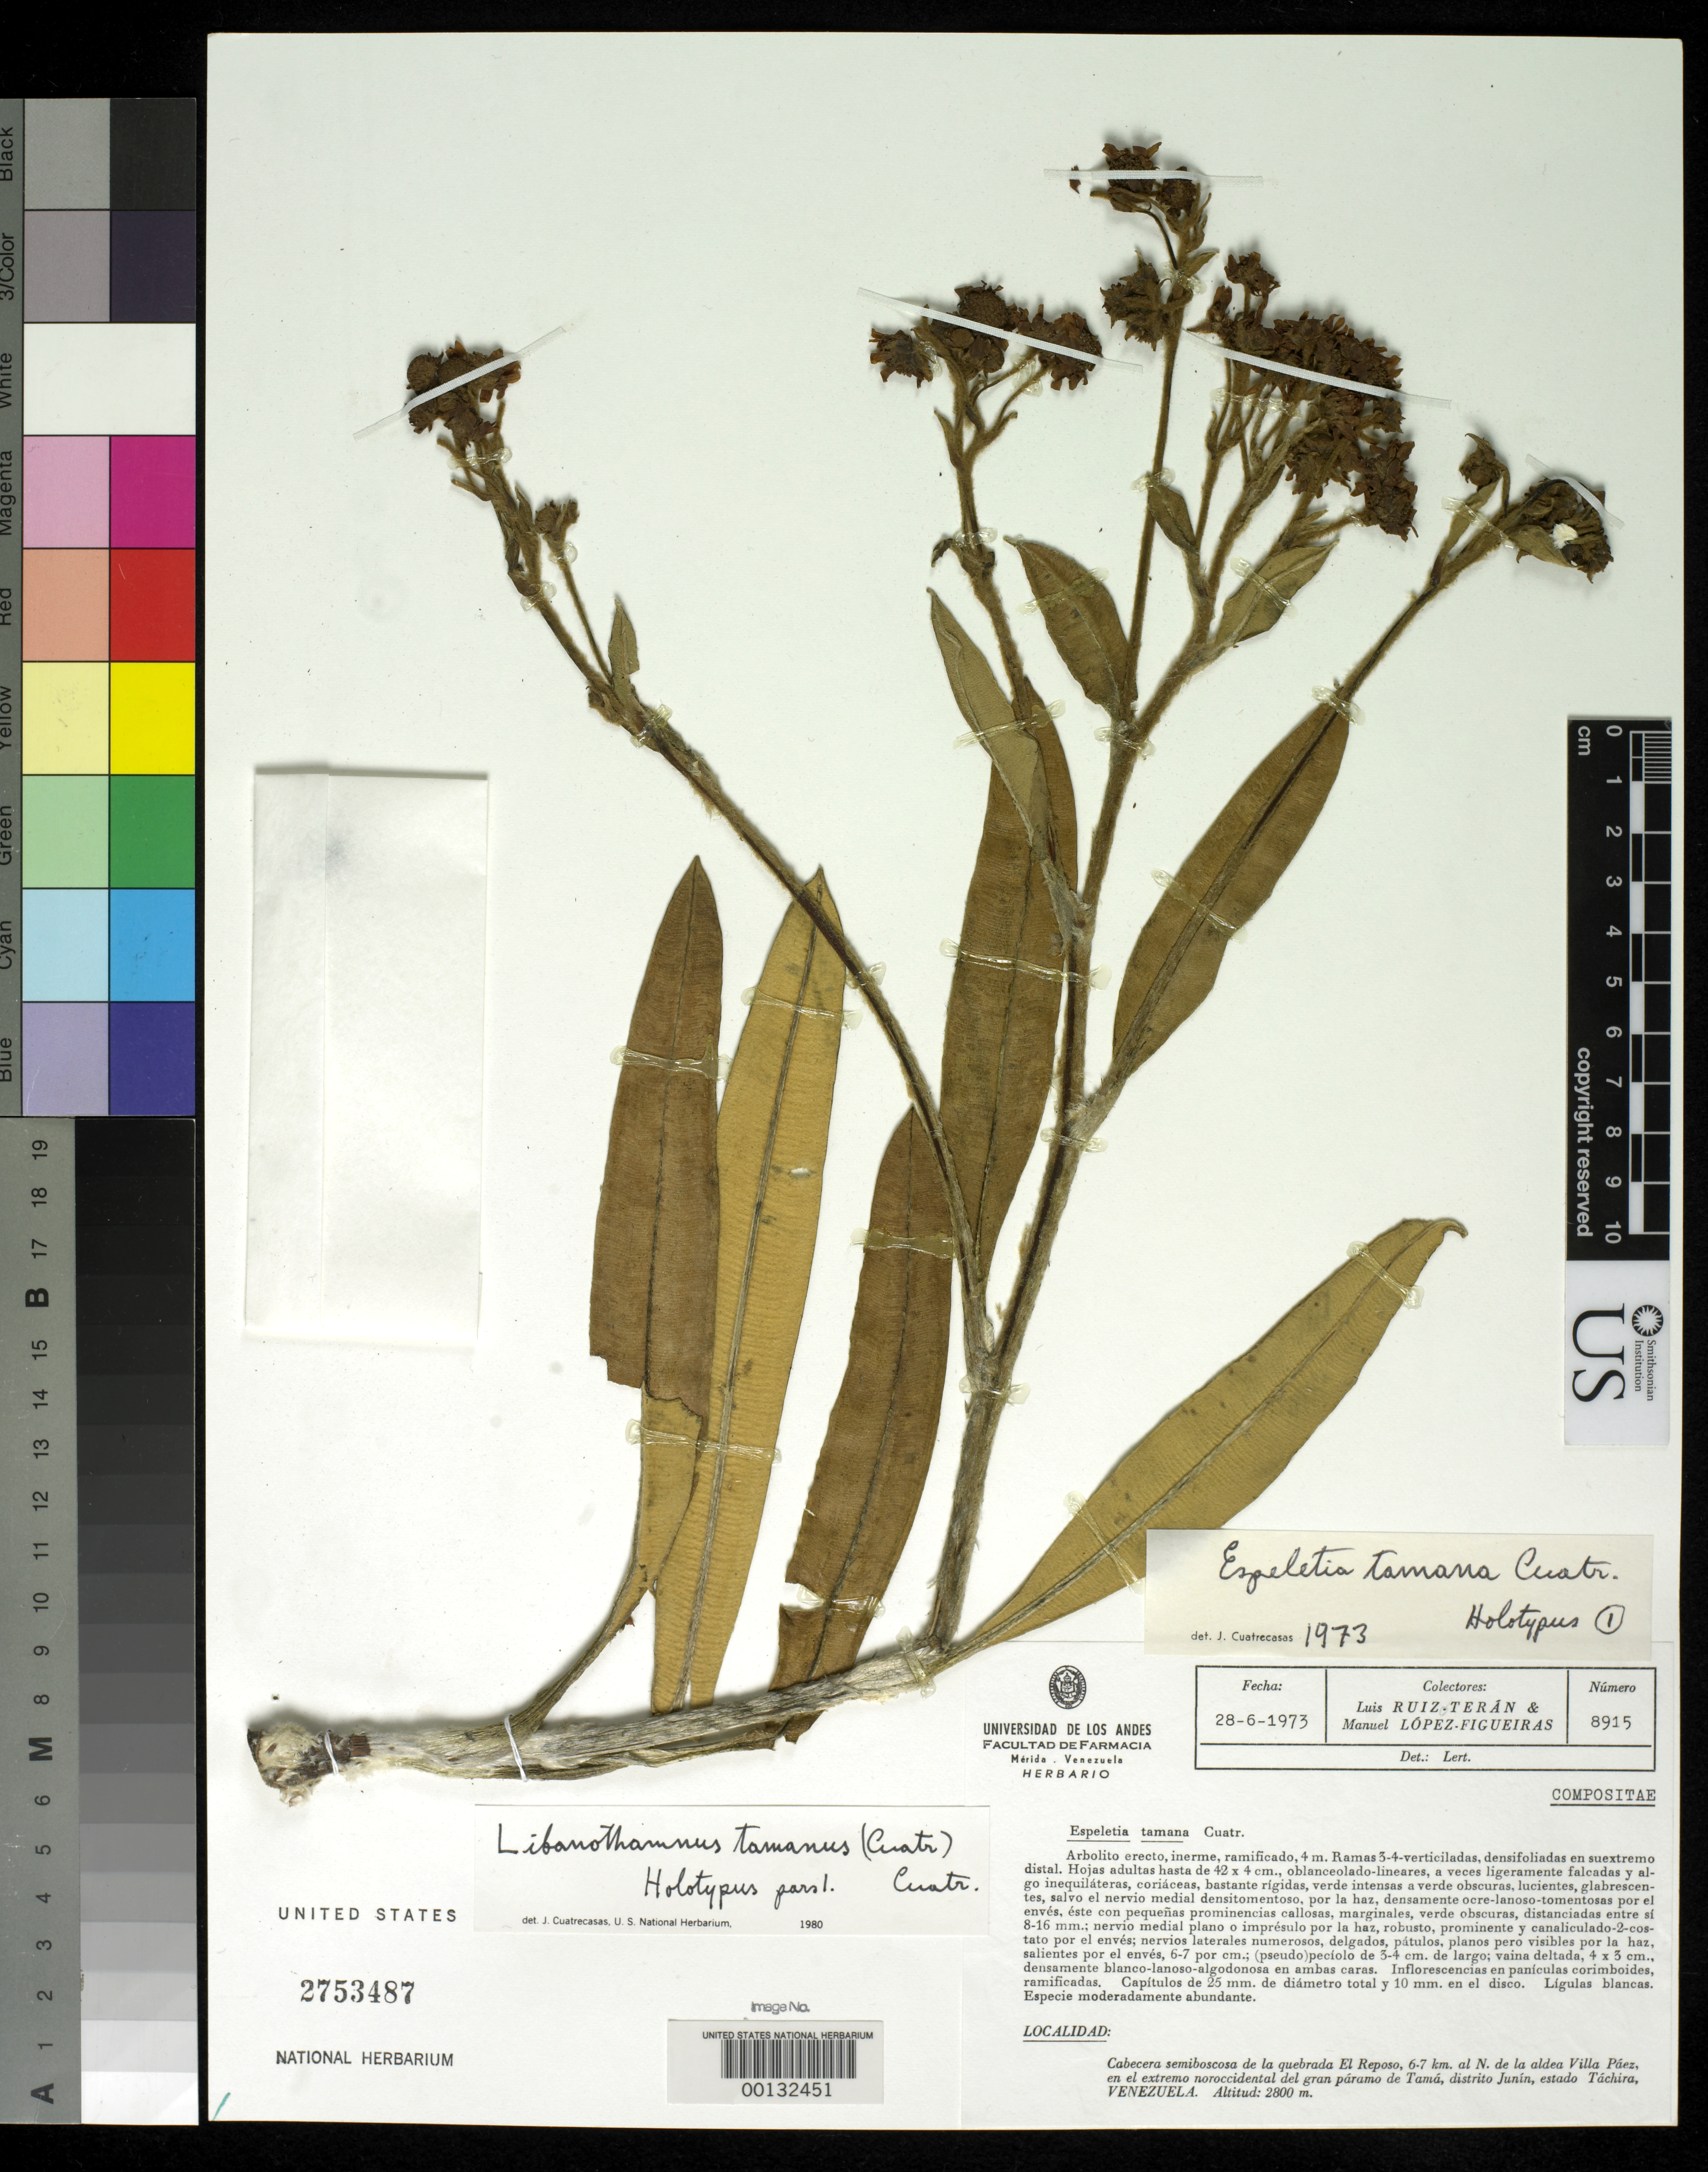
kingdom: Plantae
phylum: Tracheophyta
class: Magnoliopsida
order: Asterales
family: Asteraceae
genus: Espeletia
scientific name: Espeletia tamana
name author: Cuatrec.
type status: Holotype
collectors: L. E. Ruíz-Terán & M. López Figueiras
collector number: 8915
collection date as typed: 28 Jun 1973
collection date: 1973-06-28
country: Venezuela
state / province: Tachira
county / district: Junin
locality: Quebrada El Reposo, 6-7 km N de la aldea Villa Paez, extremo noroccidental del Gran Páramo de Tama. [Quebrada El Reposo, 6-7 km N from the village Villa Paez, NW end of Gran Páramo de Tama.].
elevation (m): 2800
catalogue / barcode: US 2753487